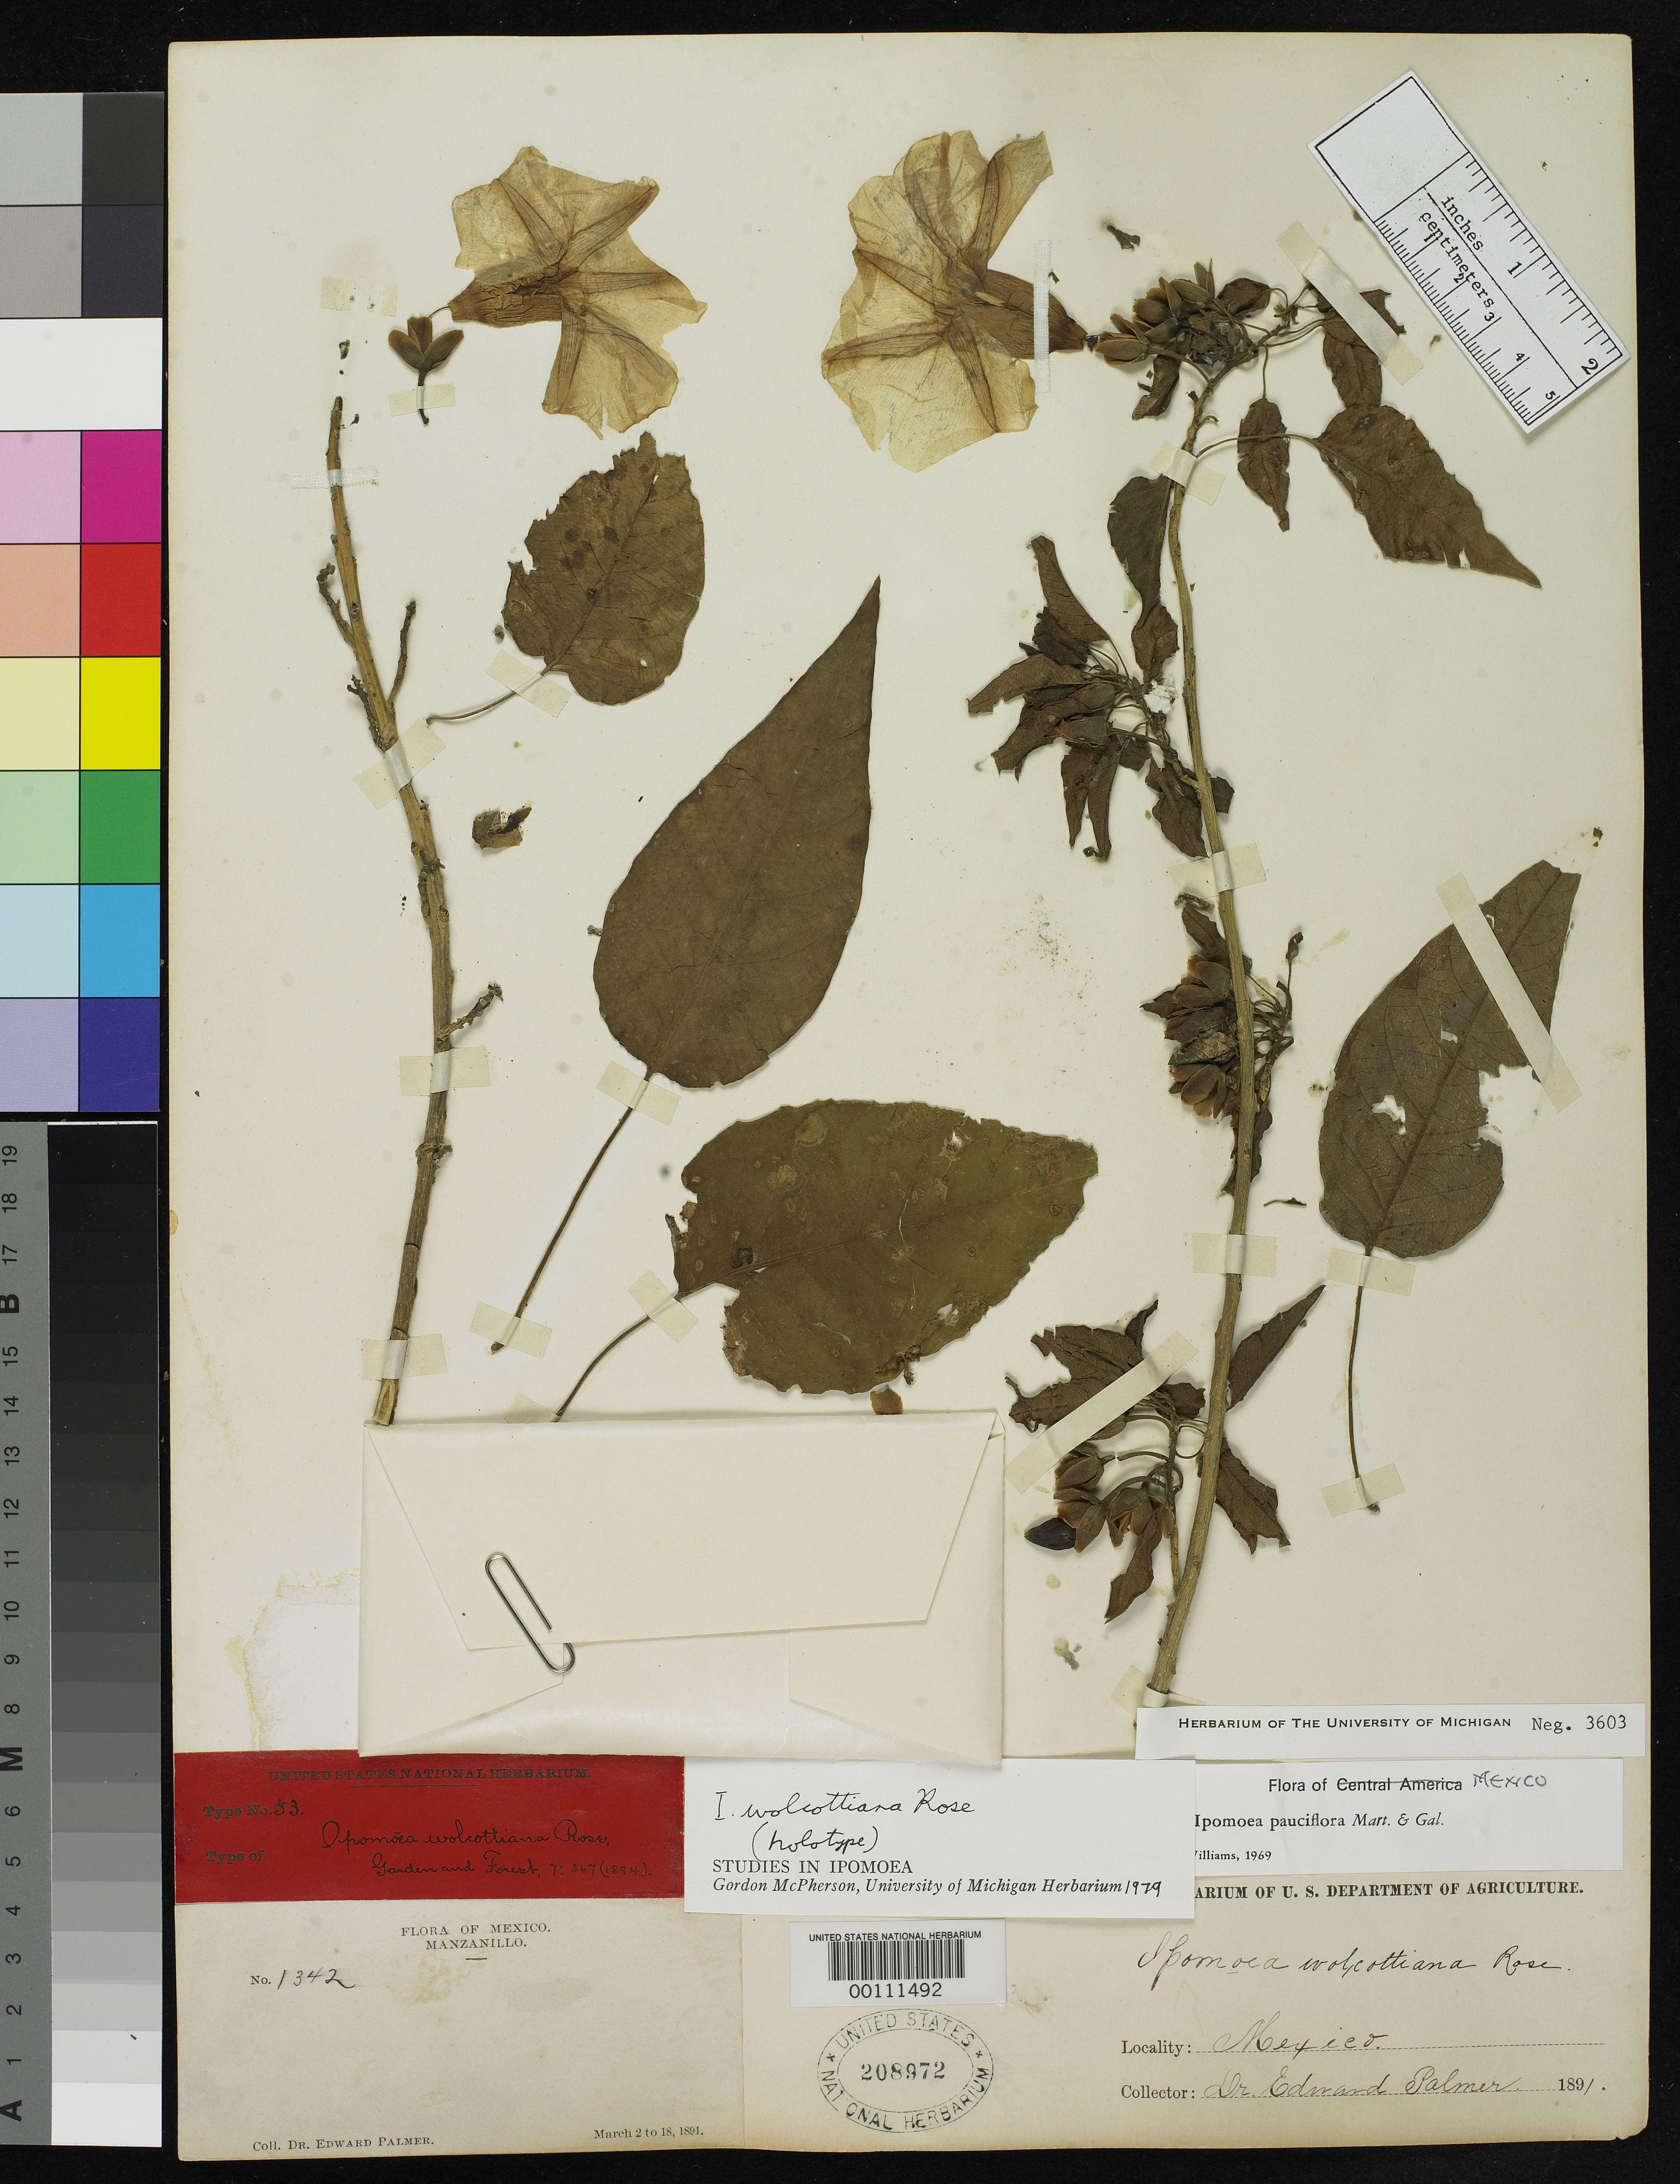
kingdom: Plantae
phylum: Tracheophyta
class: Magnoliopsida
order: Solanales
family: Convolvulaceae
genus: Ipomoea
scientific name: Ipomoea wolcottiana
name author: Rose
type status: Holotype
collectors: E. Palmer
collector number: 1342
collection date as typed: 02 Mar 1891 to 18 Mar 1891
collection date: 1891-03-02/1891-03-18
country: Mexico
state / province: Colima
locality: Manzanillo.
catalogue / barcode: US 208972